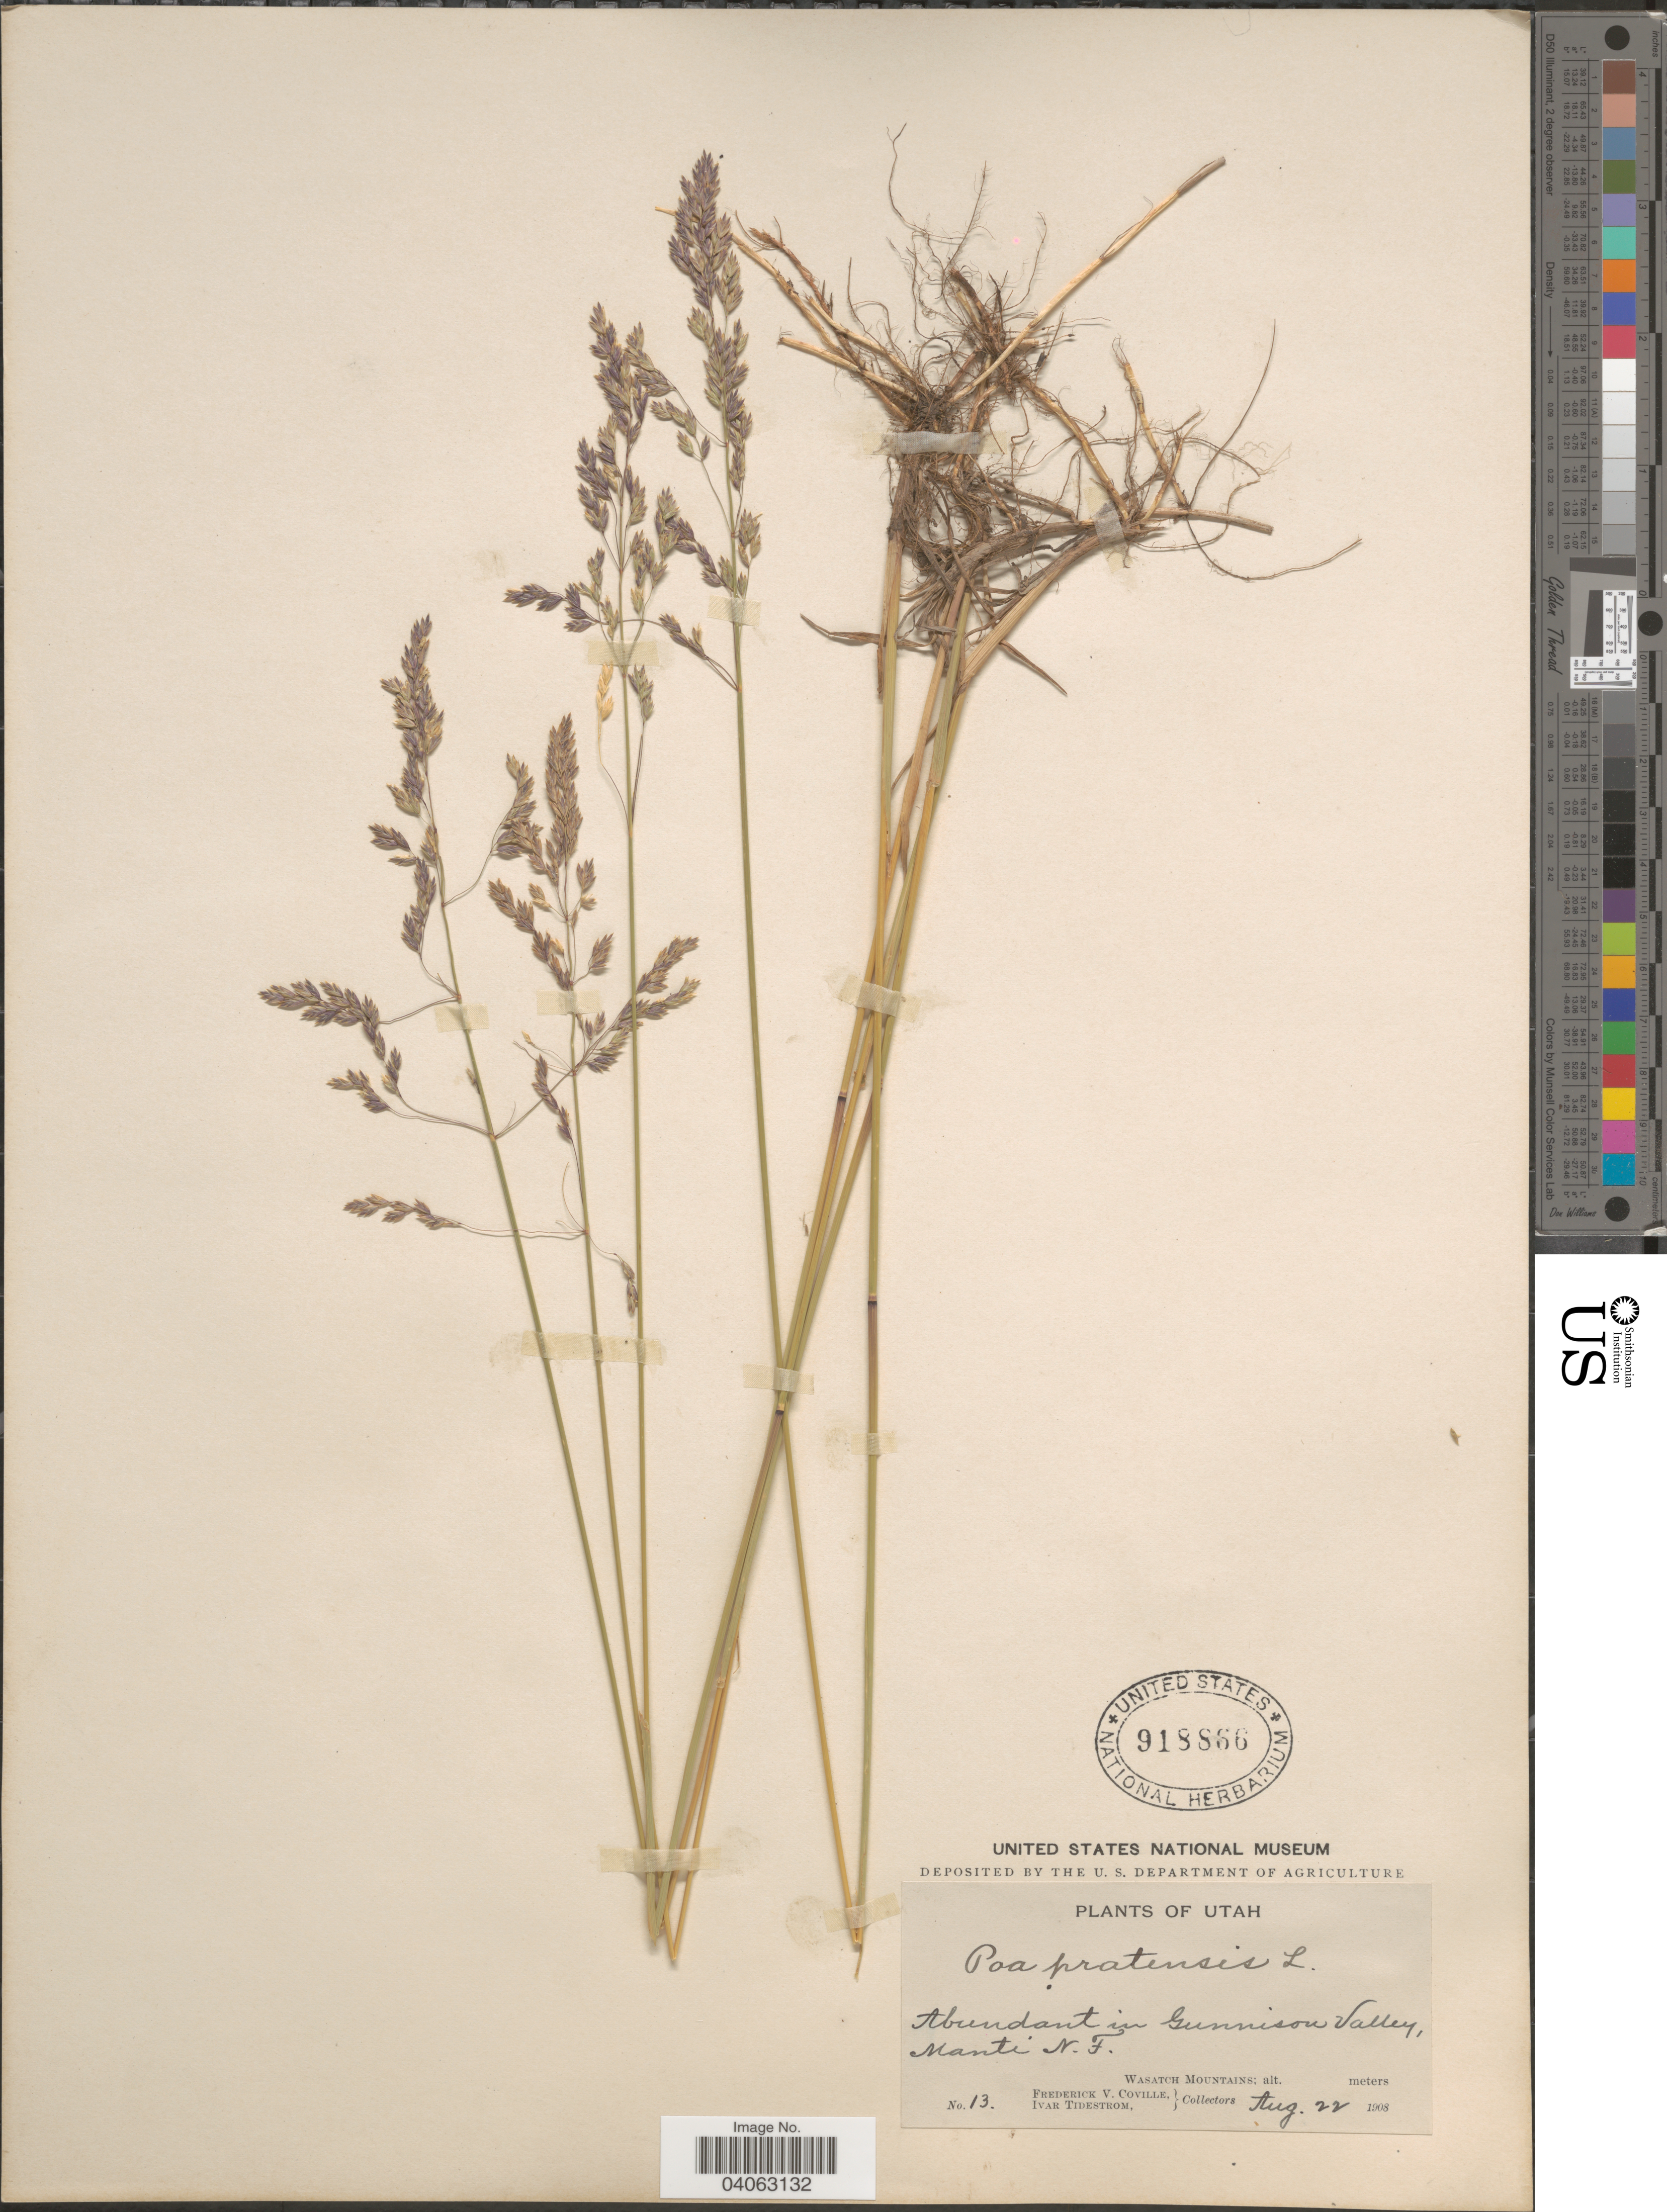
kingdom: Plantae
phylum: Tracheophyta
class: Liliopsida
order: Poales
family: Poaceae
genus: Poa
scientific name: Poa pratensis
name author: L.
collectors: F. V. Coville & I. F. Tidestrom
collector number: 13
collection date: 1908-08-22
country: United States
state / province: Utah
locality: In Gunnison Valley, Manti N.F. Wasatch Mountains.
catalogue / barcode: US 918866